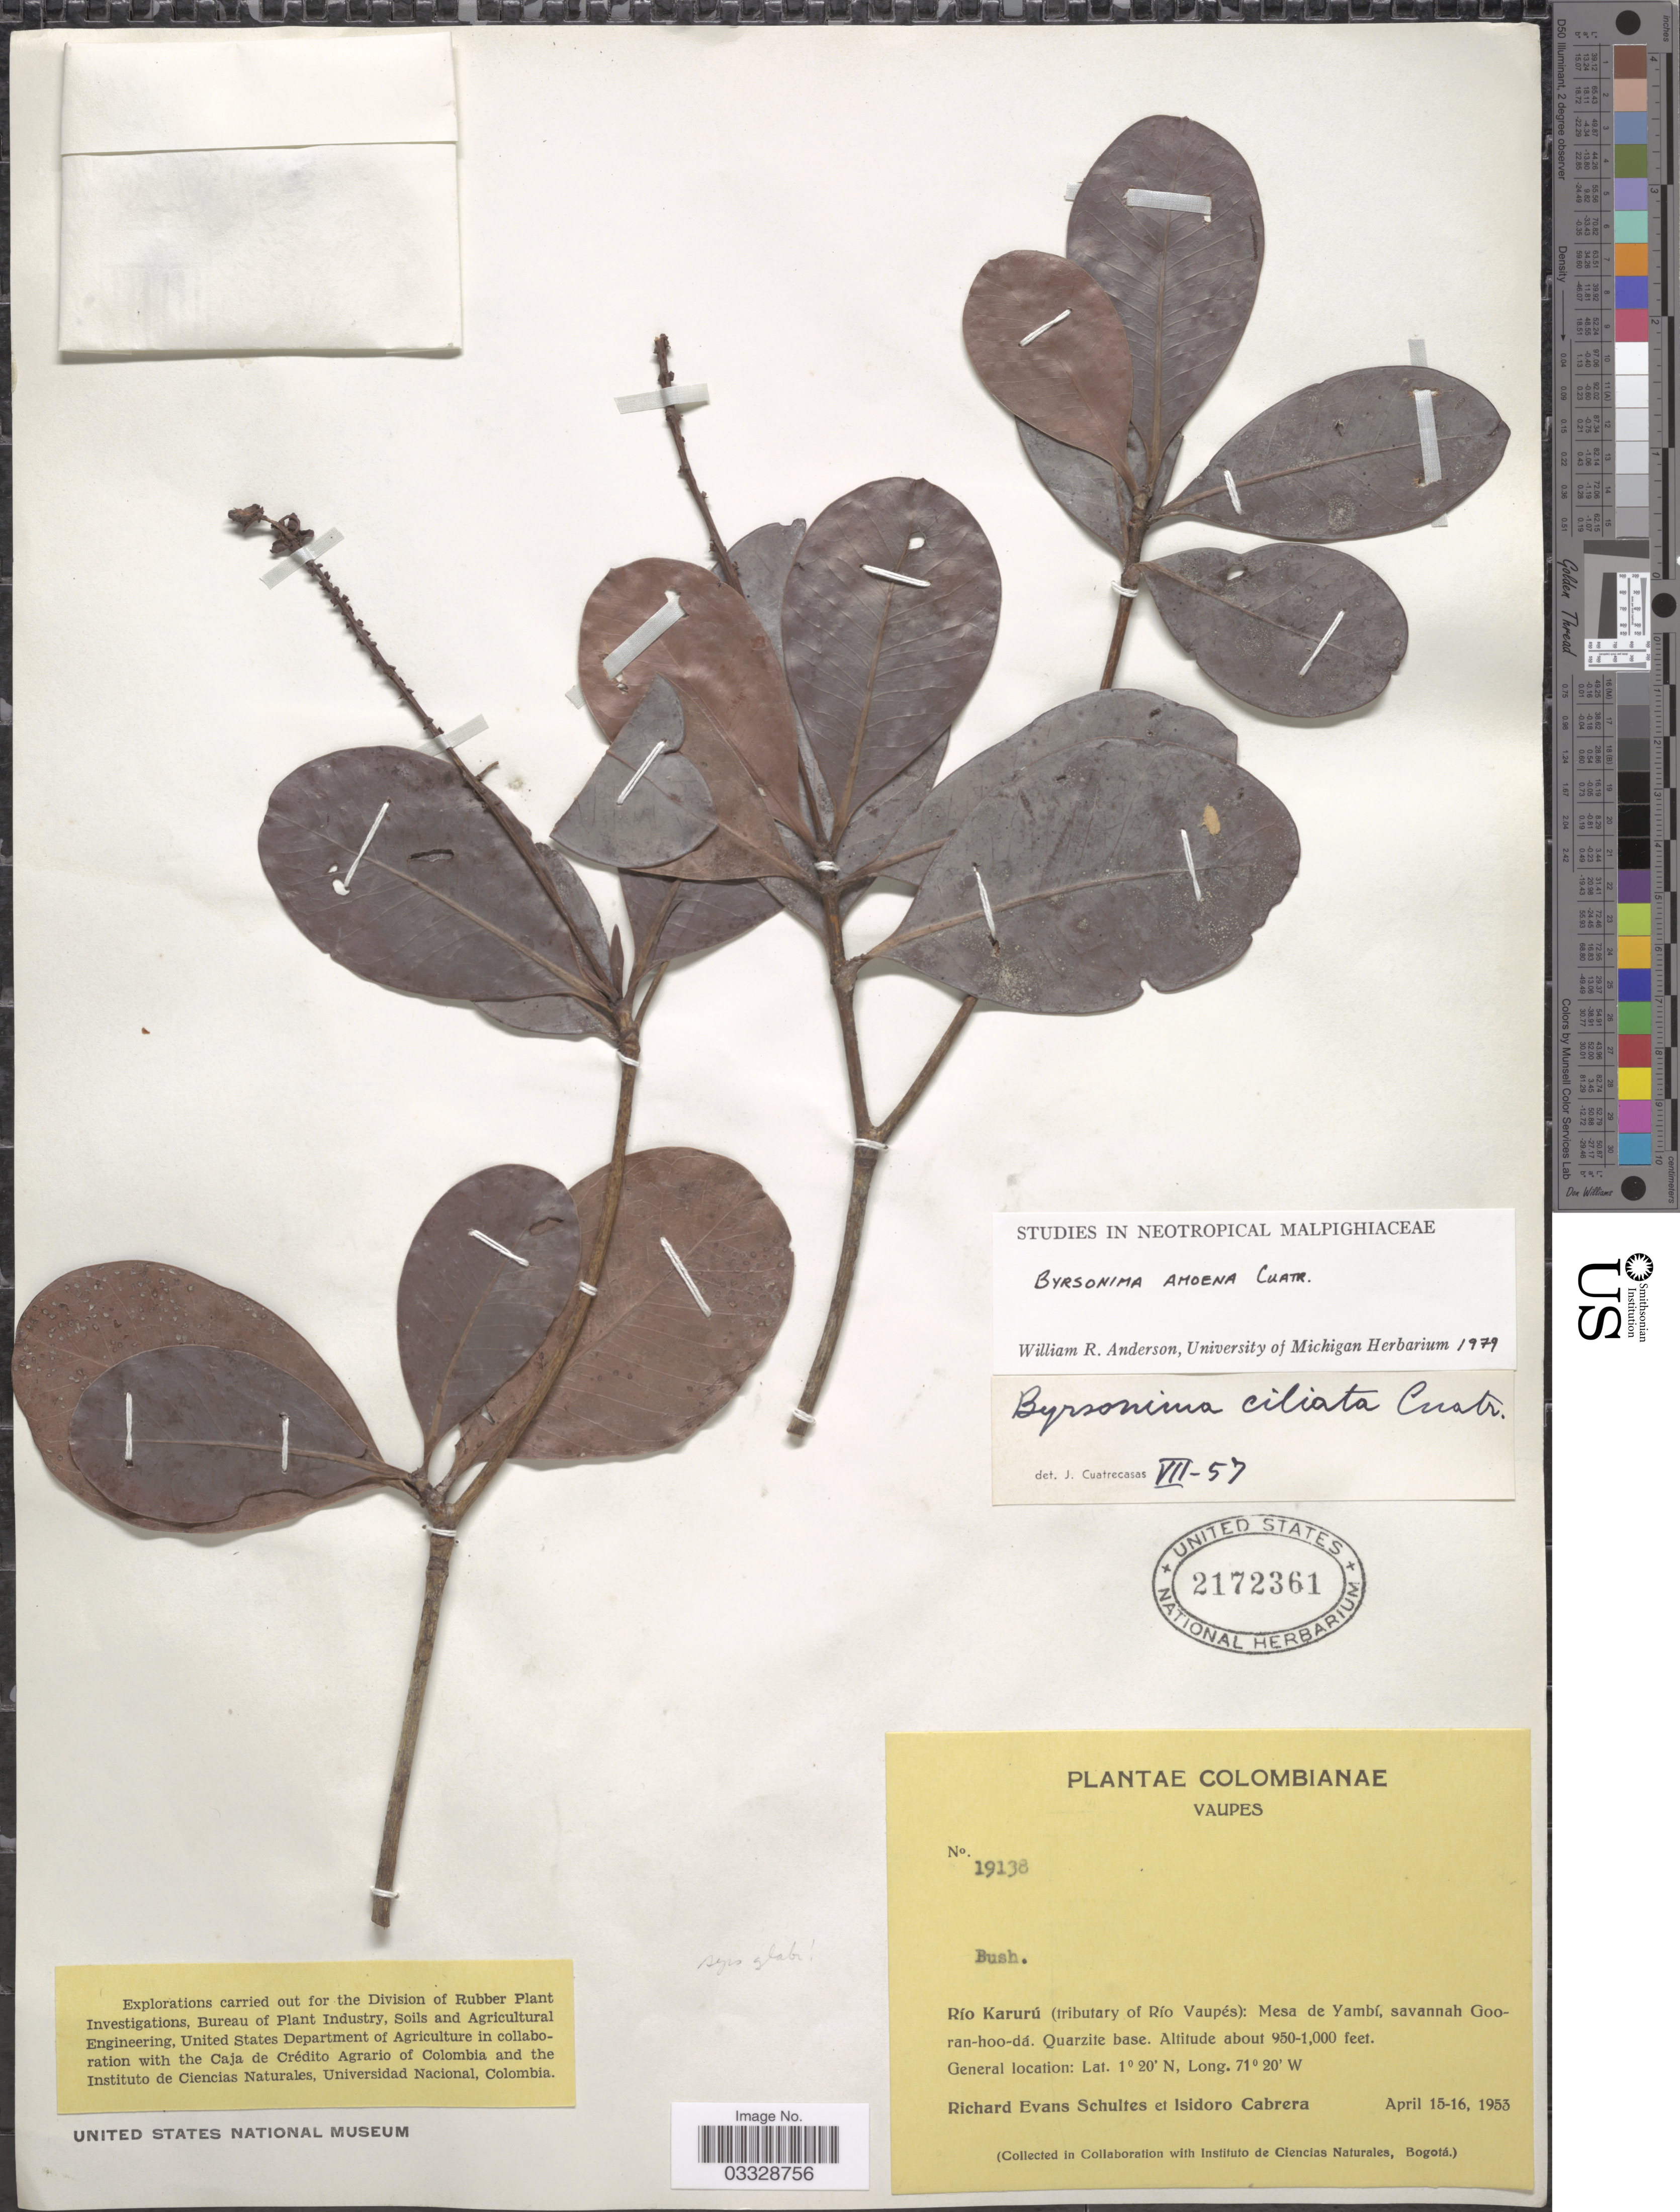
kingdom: Plantae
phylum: Tracheophyta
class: Magnoliopsida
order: Malpighiales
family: Malpighiaceae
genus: Byrsonima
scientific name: Byrsonima amoena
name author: Cuatrec.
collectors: R. E. Schultes & I. Cabrera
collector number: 19138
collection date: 1953-04-15/1953-04-16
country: Colombia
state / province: Vaupés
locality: Río Karurú (tributary of Río Vaupés): Mesa de Yambí, savannah Goo-ran-hoo-dá. Quarzite base.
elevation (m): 290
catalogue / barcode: US 2172361